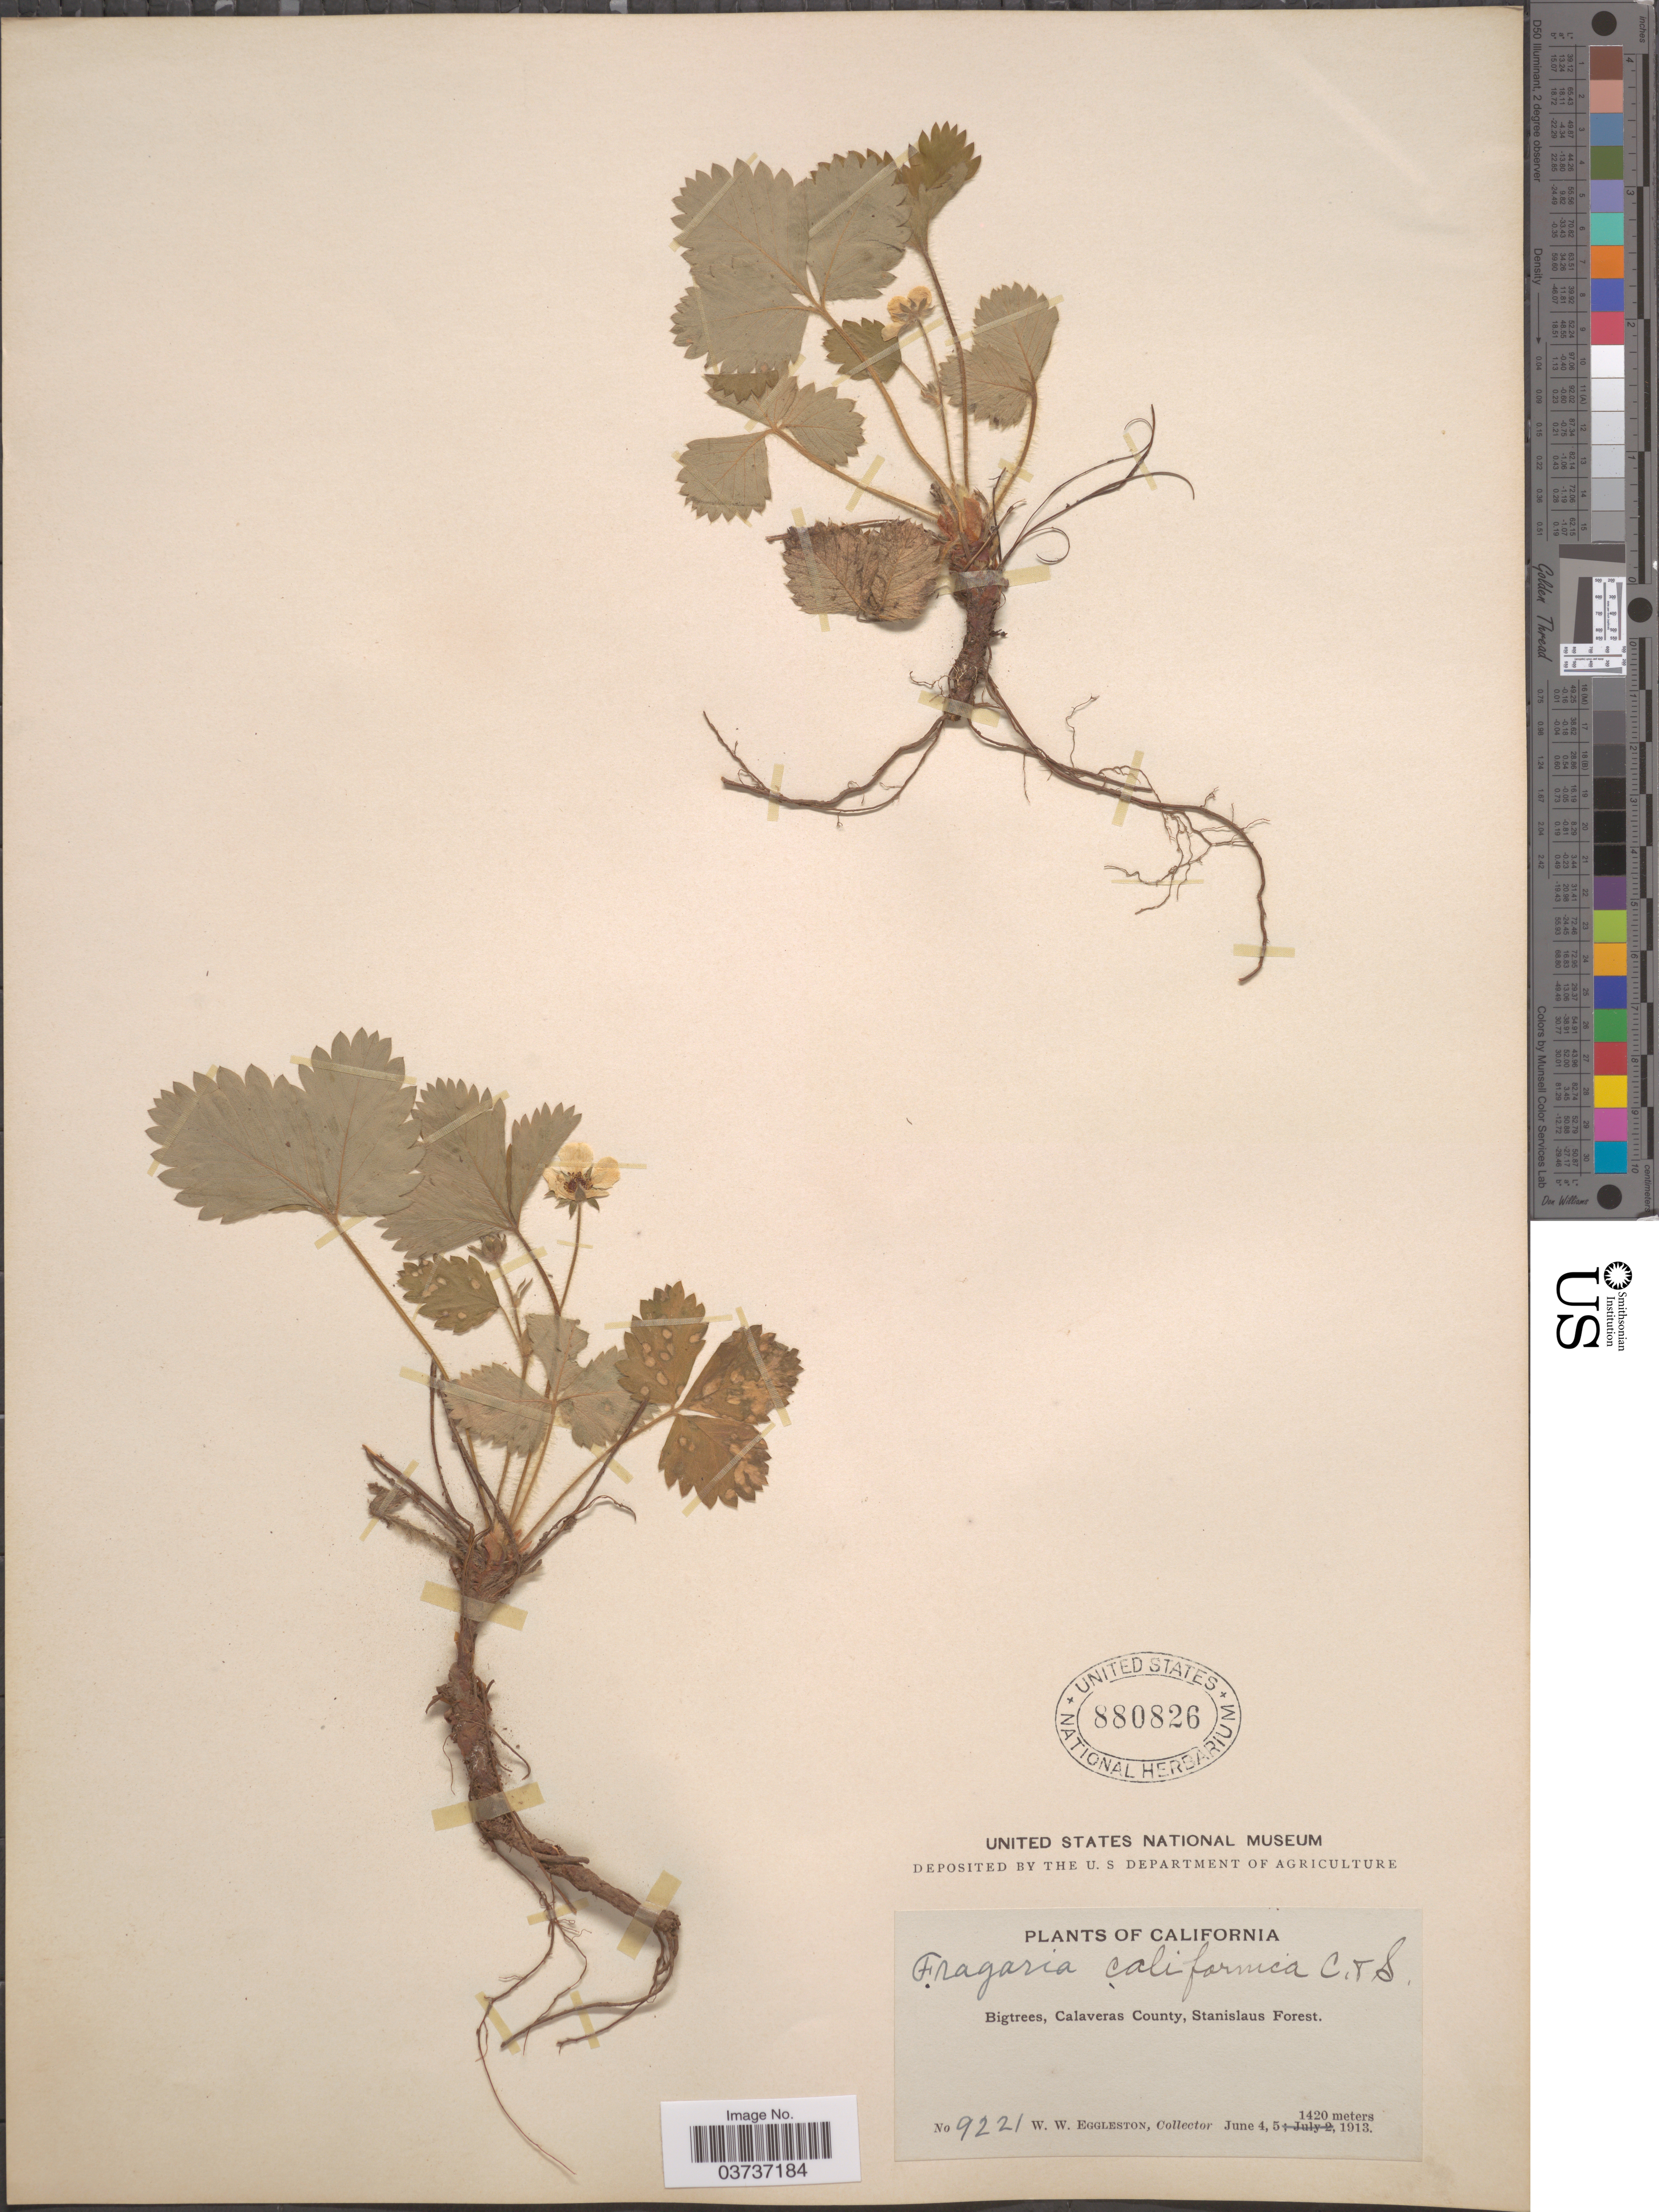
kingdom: Plantae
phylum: Tracheophyta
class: Magnoliopsida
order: Rosales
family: Rosaceae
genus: Fragaria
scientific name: Fragaria californica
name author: Cham. & Schltdl.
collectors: W. W. Eggleston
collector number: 9221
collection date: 1913-06-04/1913-06-05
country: United States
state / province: California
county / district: Calaveras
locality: Bigtrees, Calaveras County, Stanislaus Forest.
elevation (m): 1420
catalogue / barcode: US 880826